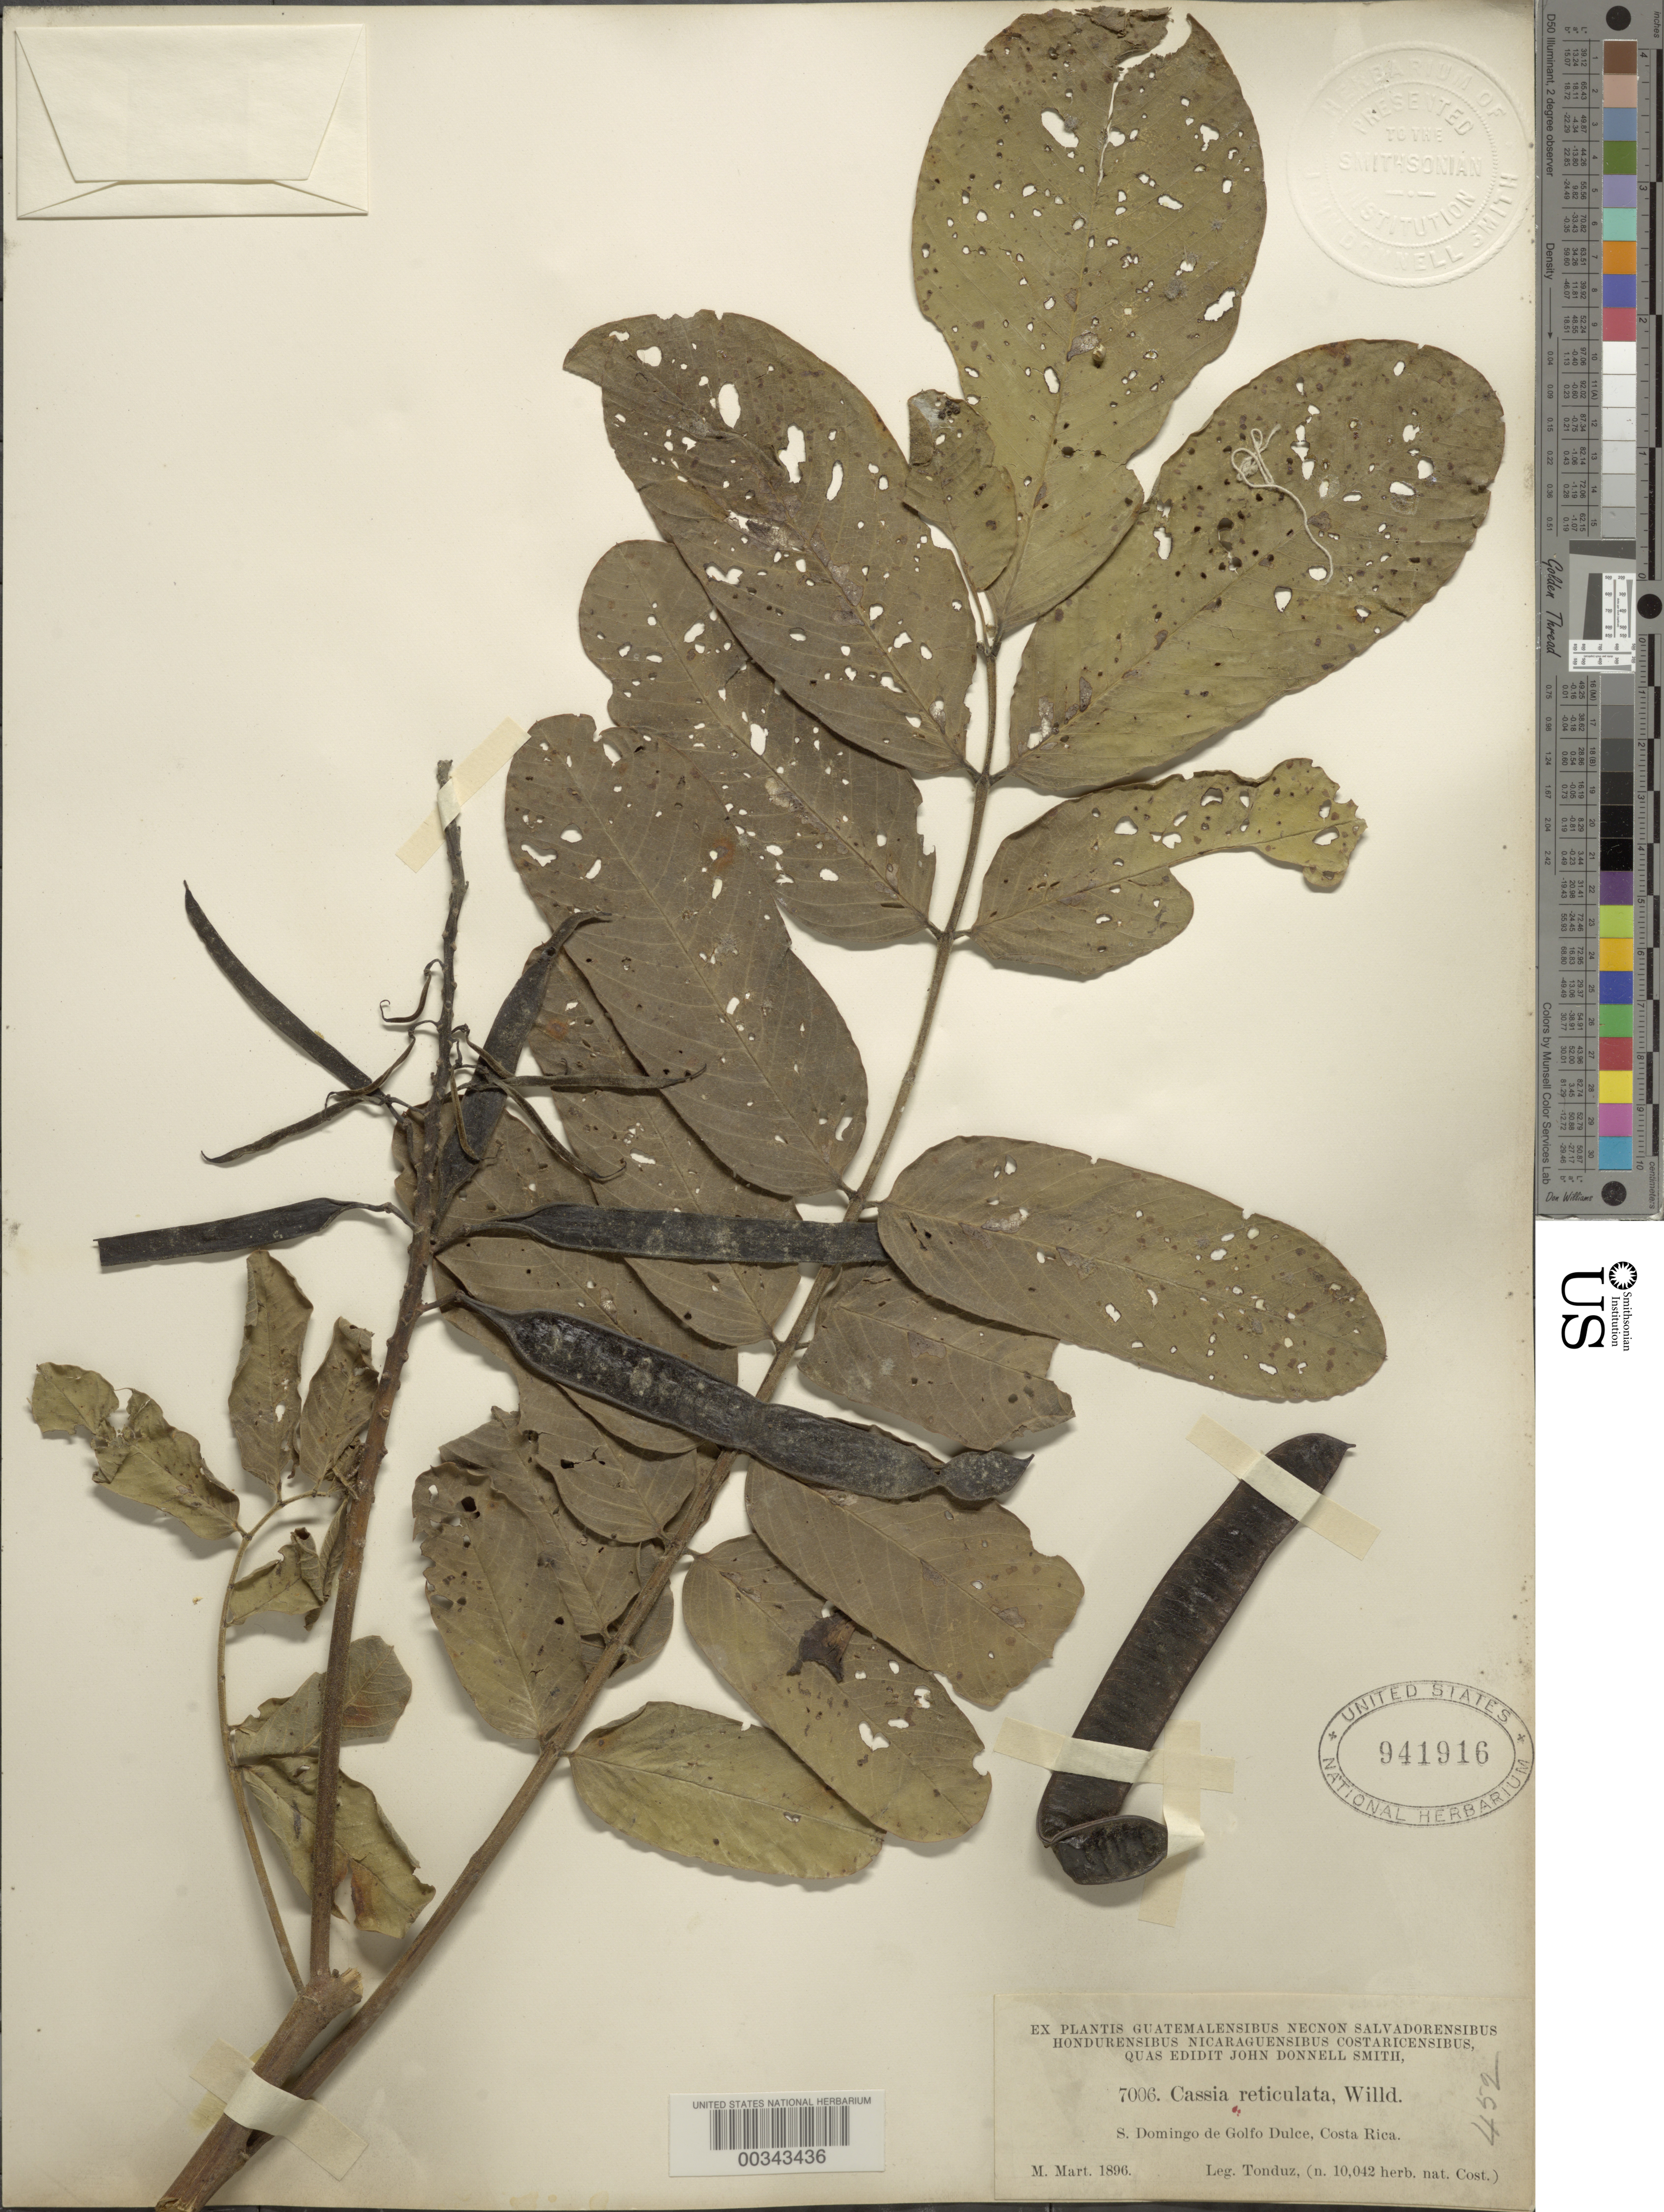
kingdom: Plantae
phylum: Tracheophyta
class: Magnoliopsida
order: Fabales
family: Fabaceae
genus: Senna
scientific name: Senna reticulata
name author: (Willd.) H.S. Irwin & Barneby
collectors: A. Tonduz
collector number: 7006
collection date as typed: Mar 1896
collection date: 1896-03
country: Costa Rica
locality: S. Domingo de Golfo Dulce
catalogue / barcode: US 941916